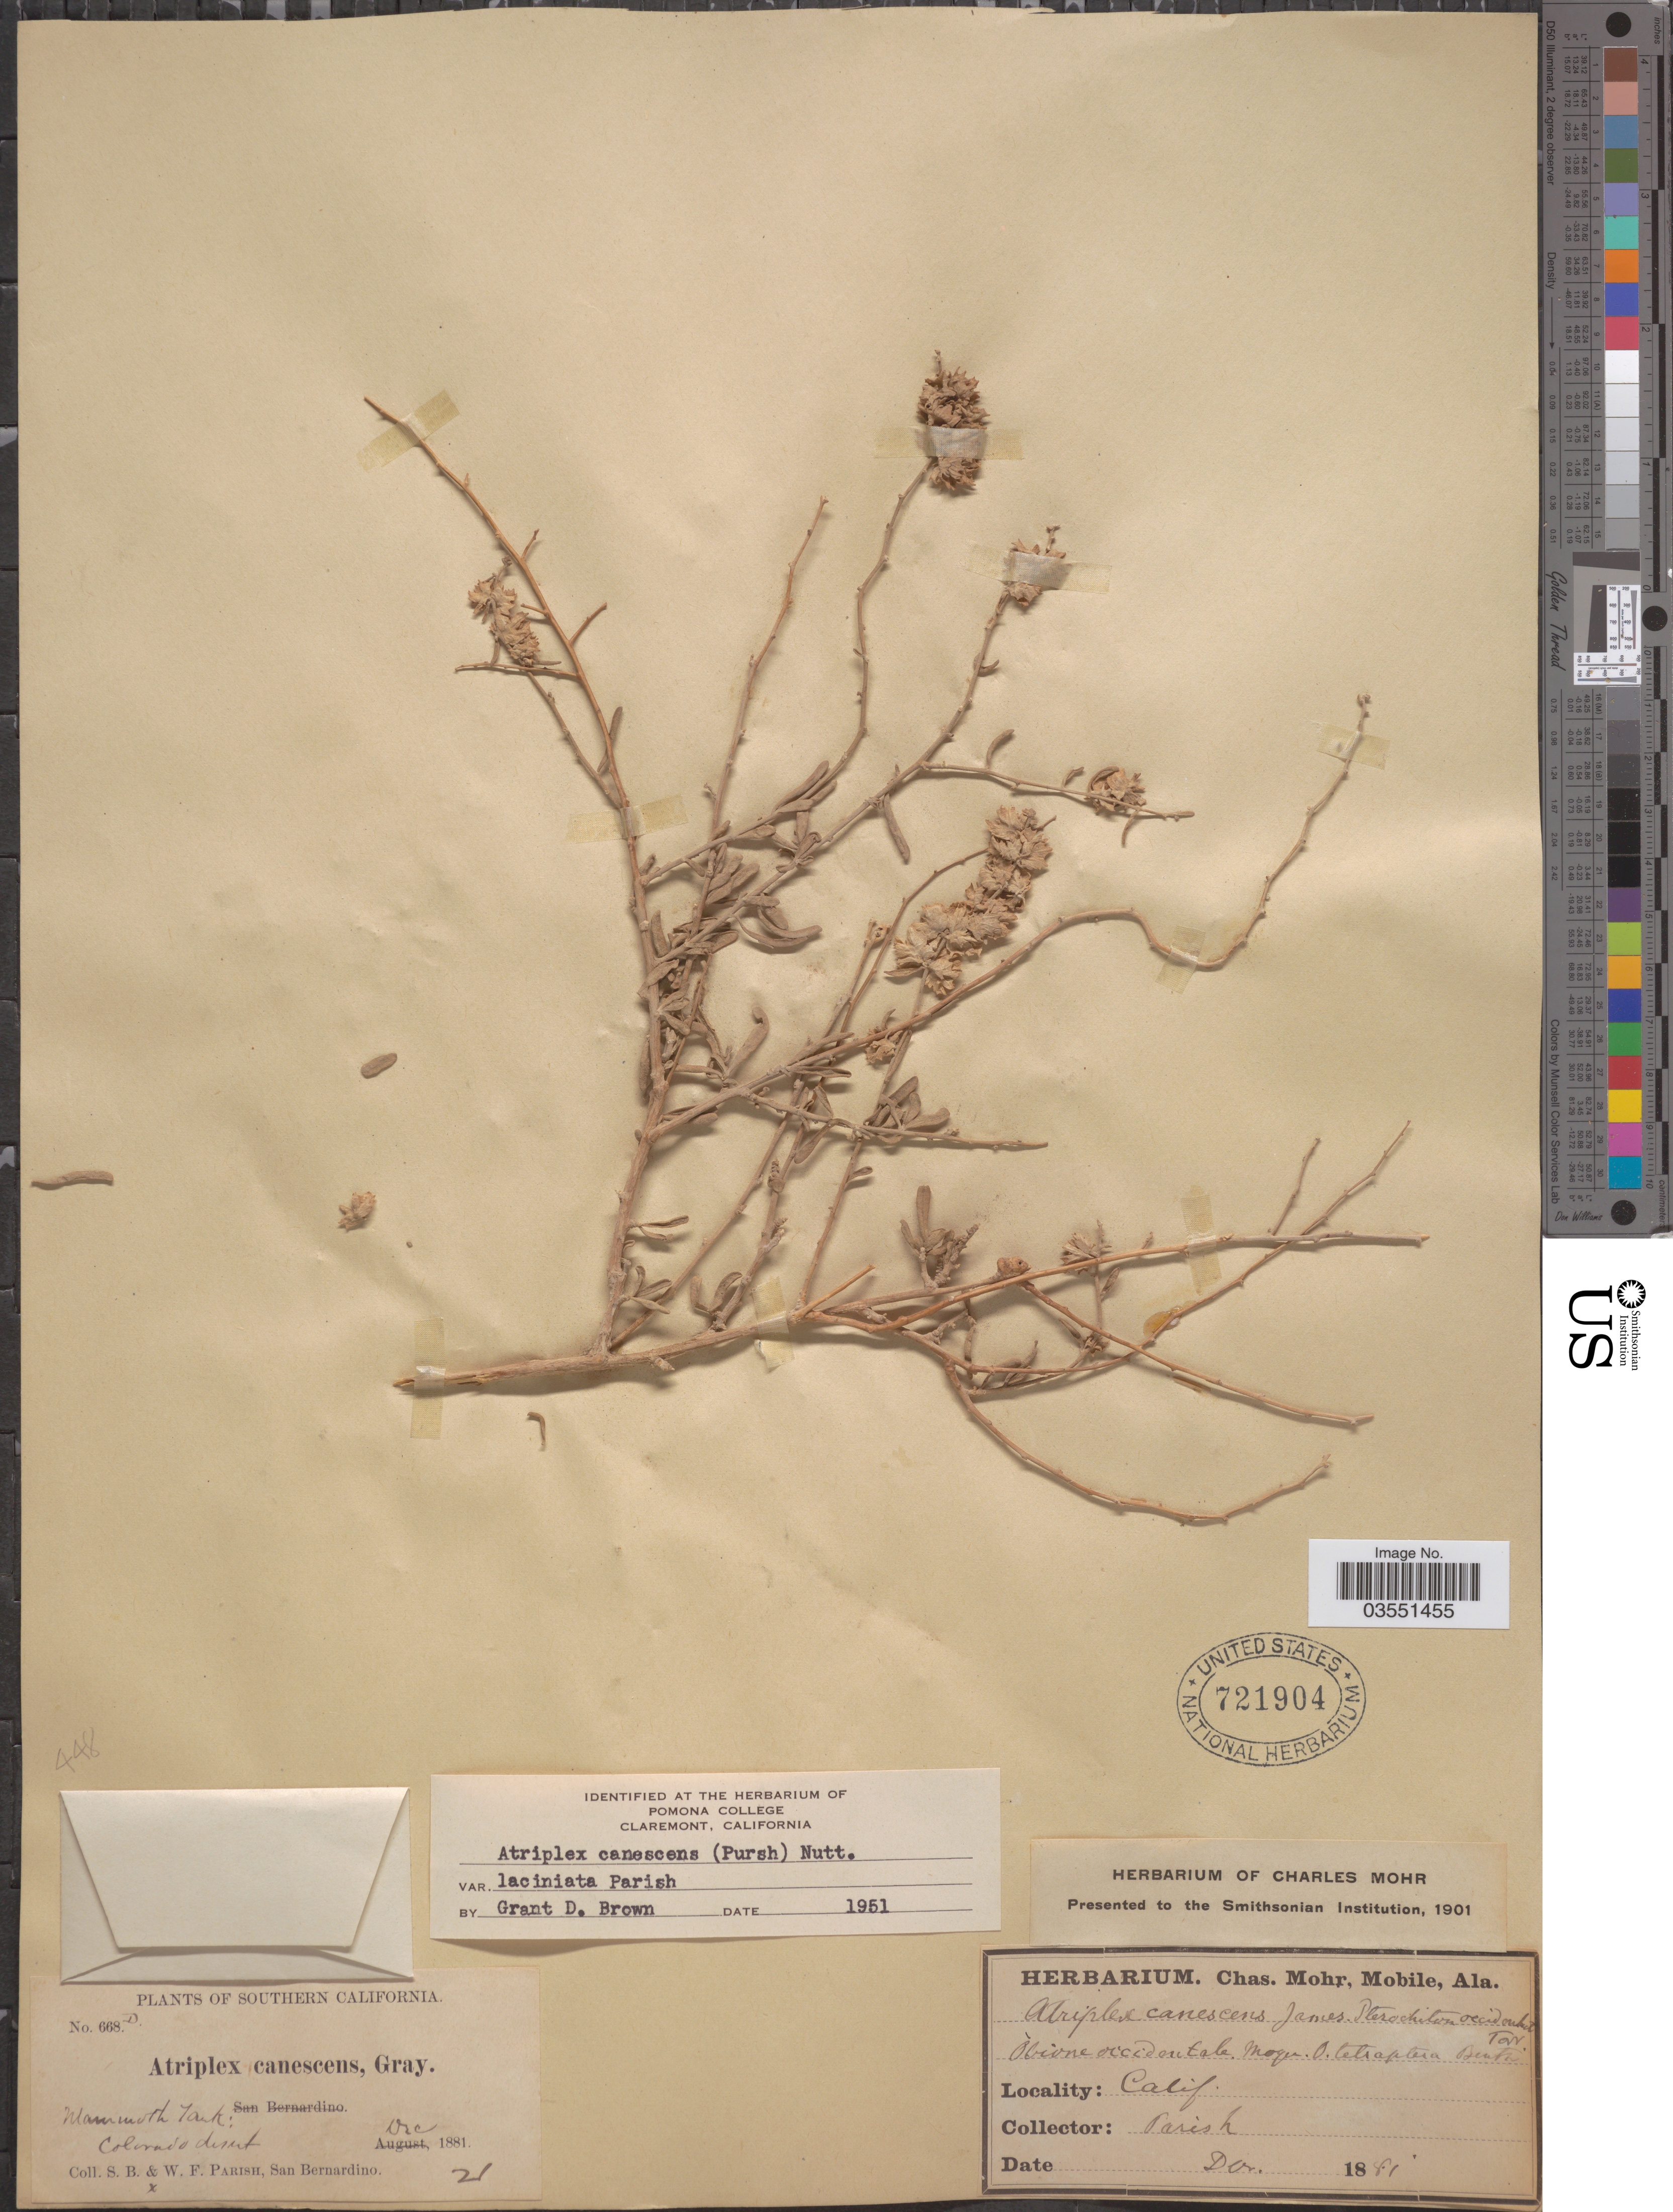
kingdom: Plantae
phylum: Tracheophyta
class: Magnoliopsida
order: Caryophyllales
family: Amaranthaceae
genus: Atriplex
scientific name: Atriplex canescens var. laciniata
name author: Parish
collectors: S. B. Parish & W. F. Parish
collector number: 668D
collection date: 1881-12-21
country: United States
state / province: California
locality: Southern California. Mammoth Tank. Colorado desert.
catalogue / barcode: US 721904